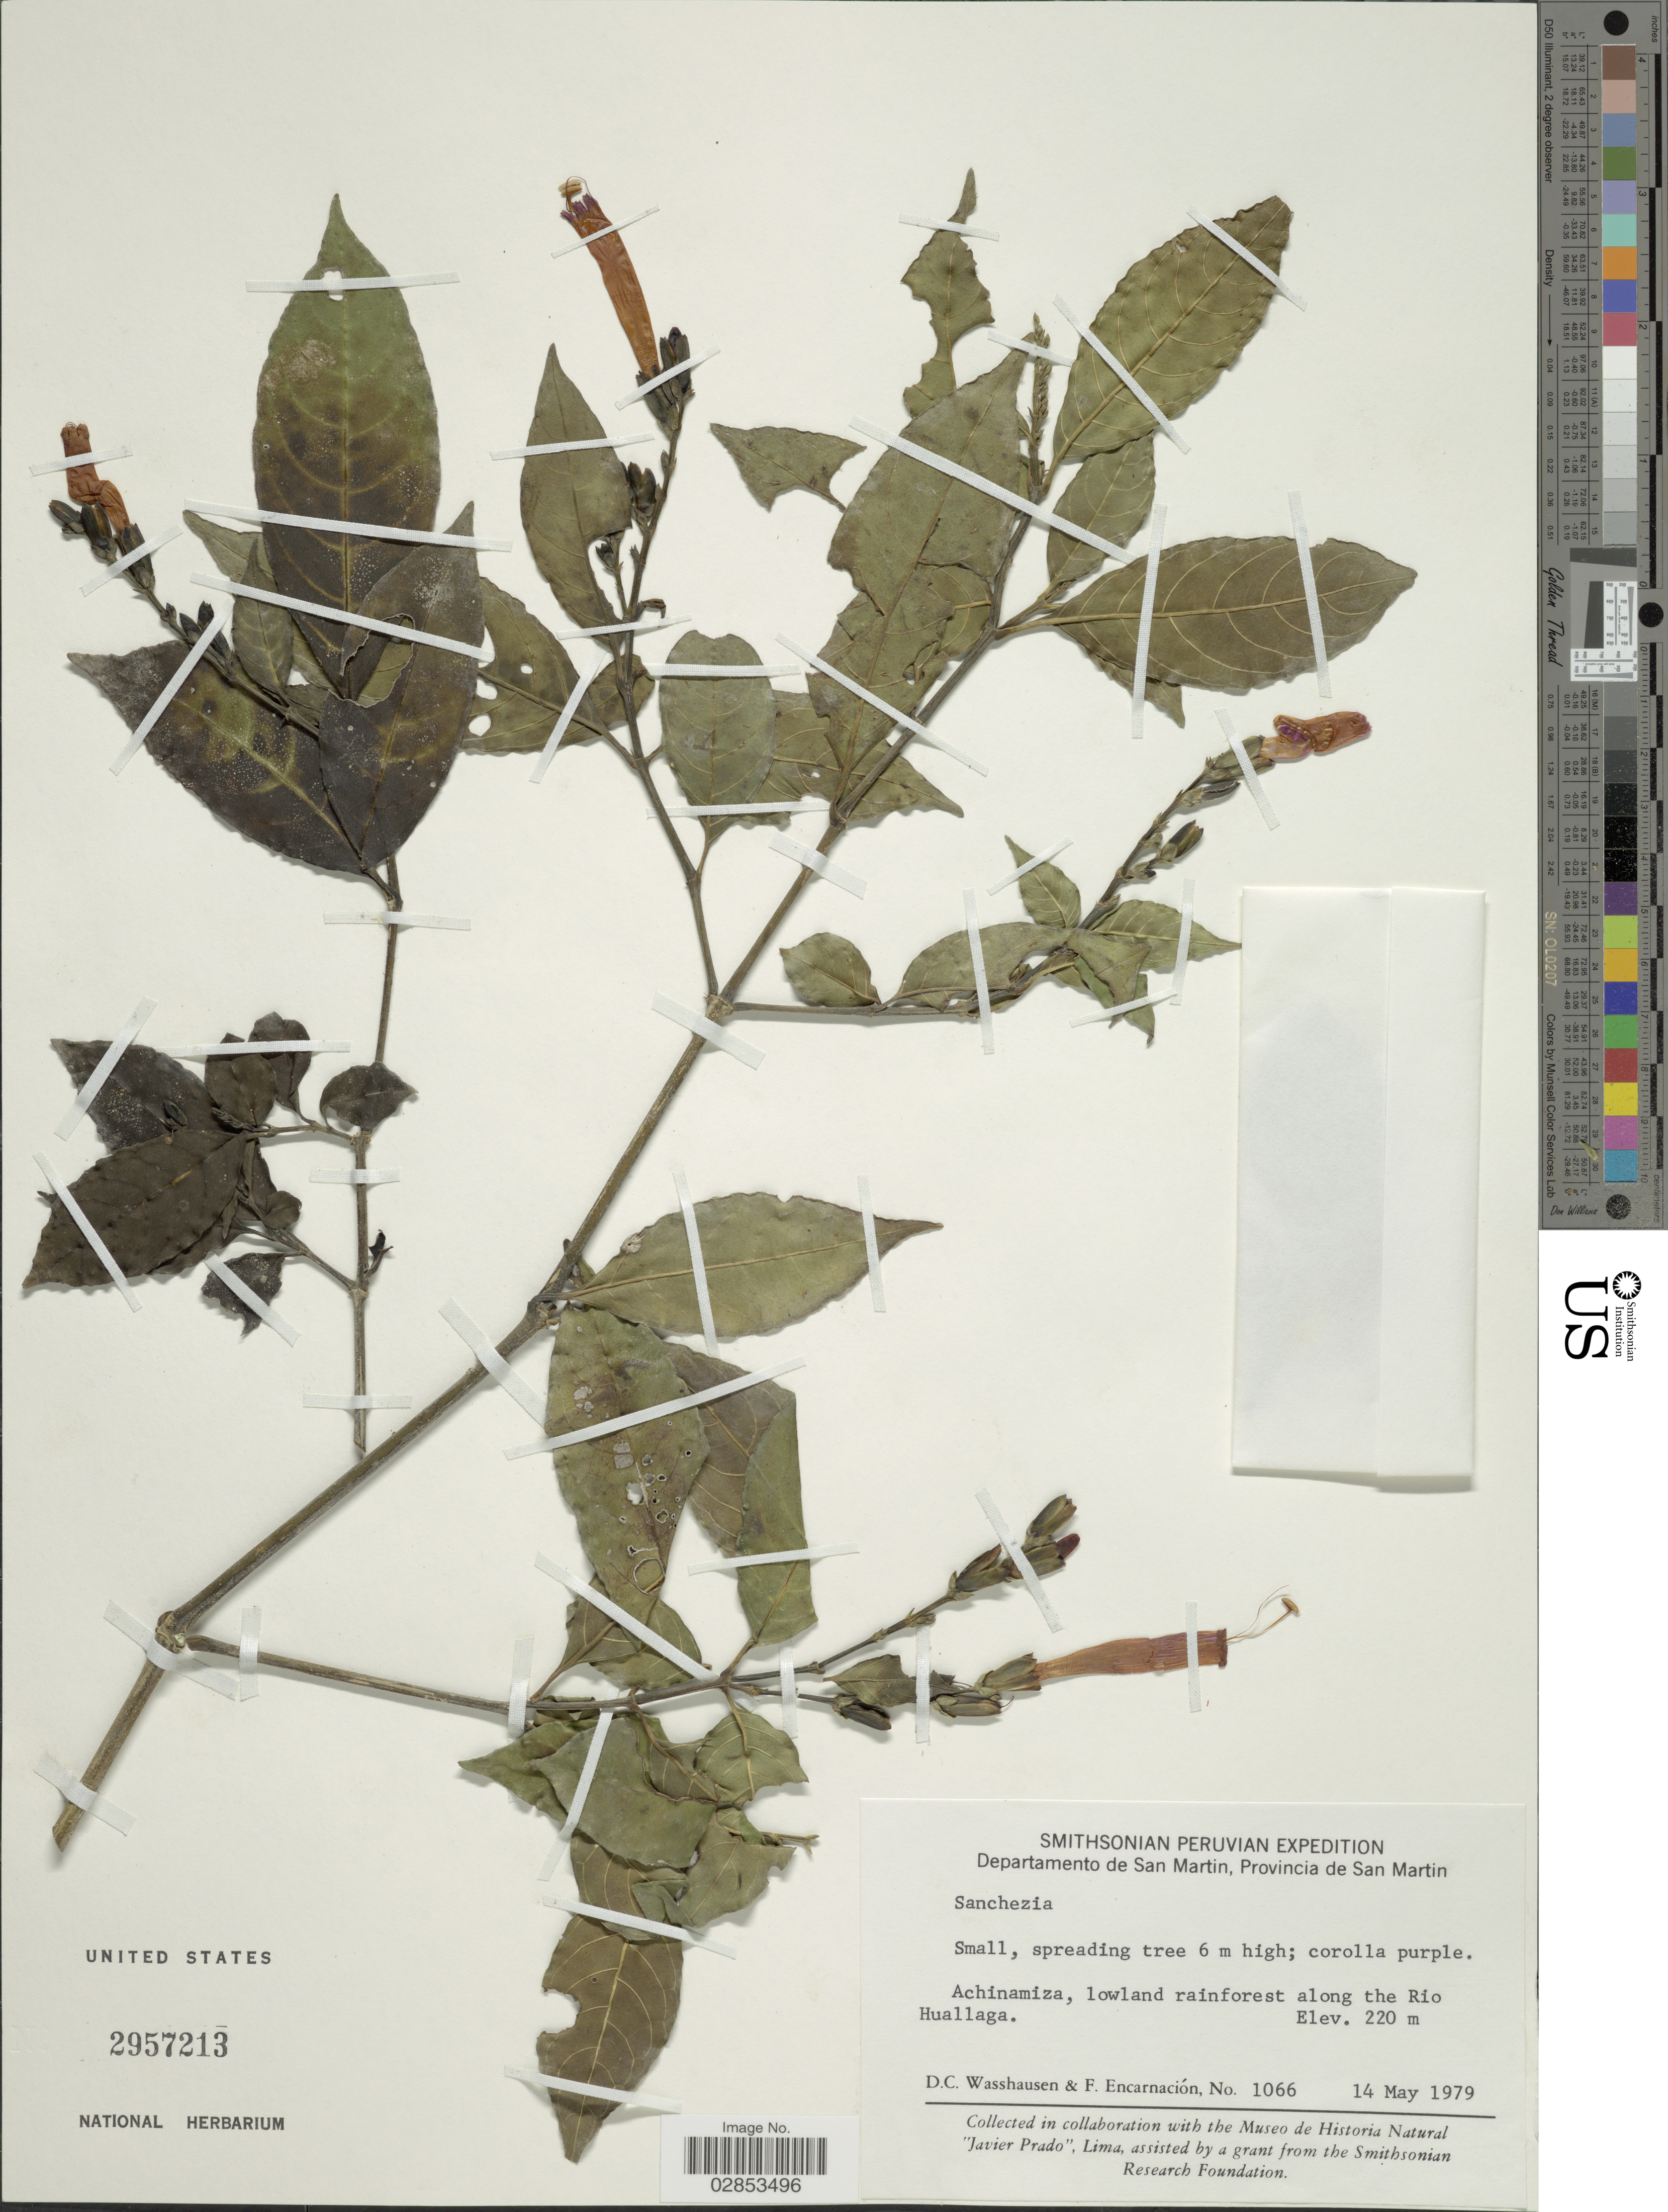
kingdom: Plantae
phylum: Tracheophyta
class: Magnoliopsida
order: Lamiales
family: Acanthaceae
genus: Sanchezia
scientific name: Sanchezia scandens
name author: (Lindau) Leonard & L.B. Sm.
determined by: Azevedo, Igor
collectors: D. C. Wasshausen & F. Encarnación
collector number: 1066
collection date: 1979-05-14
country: Peru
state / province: San Martín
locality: Departamento de San Martin, Provincia de San Martin. Achinamiza, lowland rainforest along the Rio Huallaga.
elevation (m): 220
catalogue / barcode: US 2957213